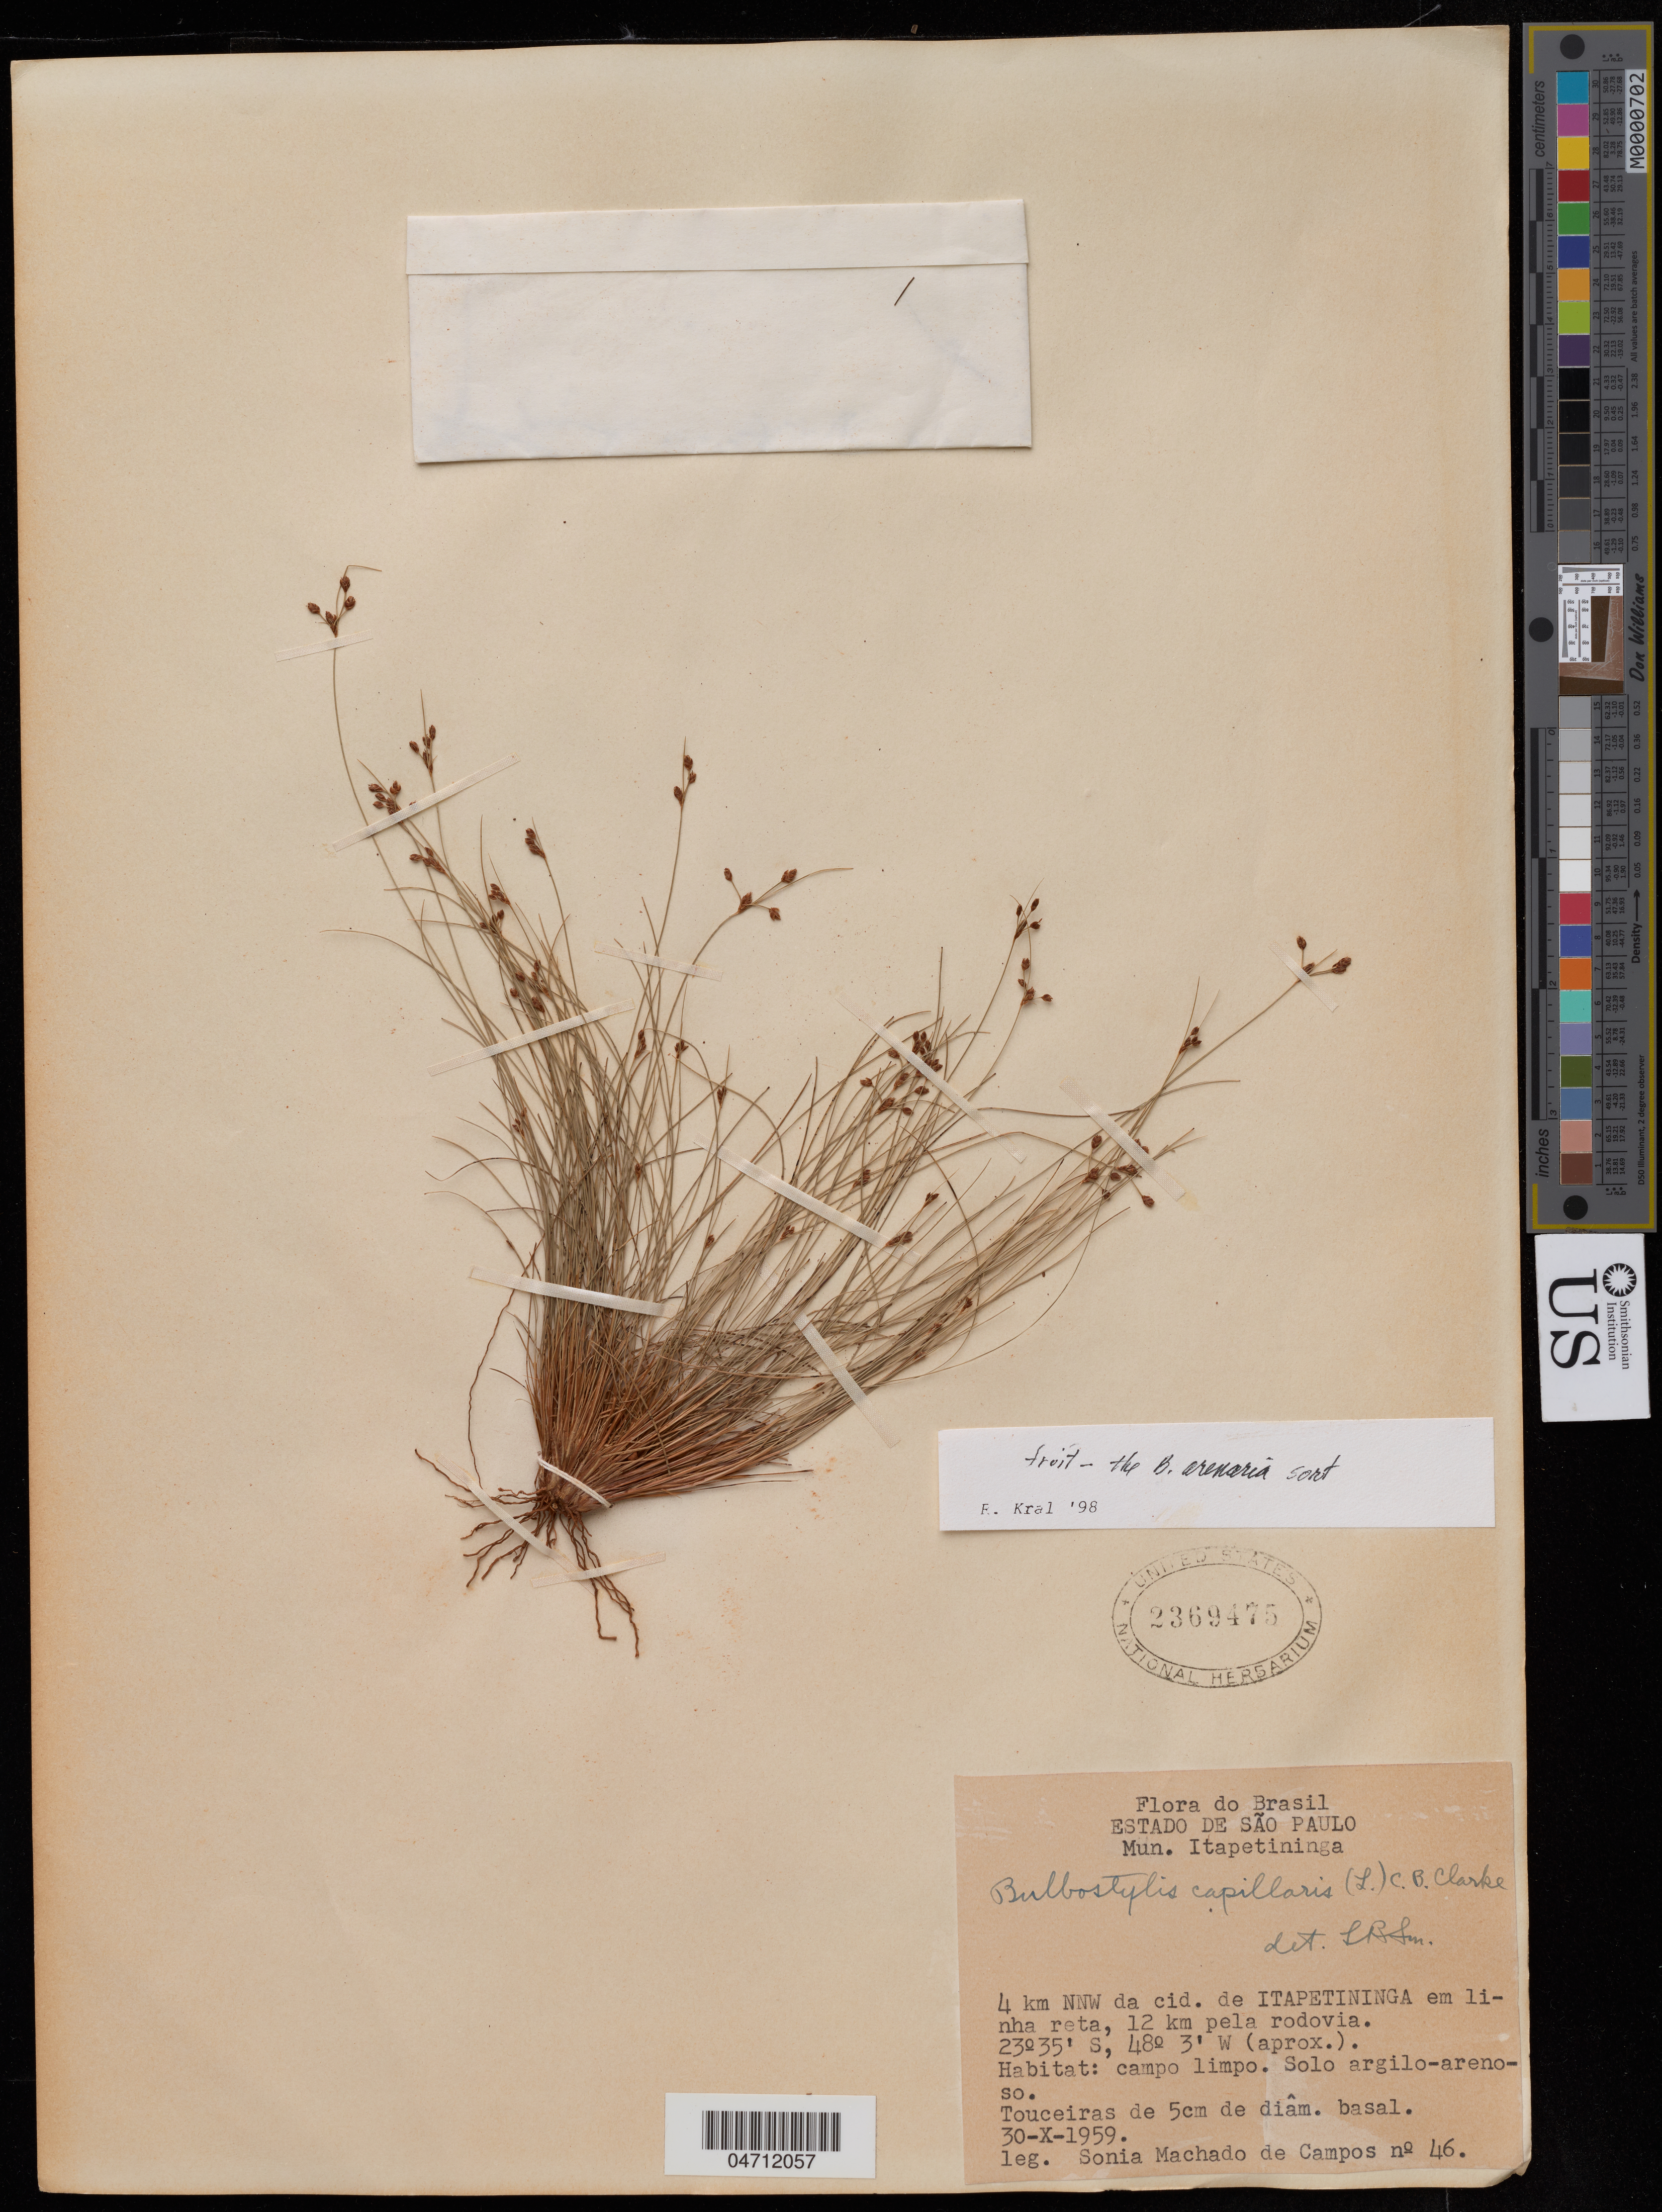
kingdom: Plantae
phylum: Tracheophyta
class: Liliopsida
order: Poales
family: Cyperaceae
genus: Bulbostylis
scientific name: Bulbostylis arenaria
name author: Lindm.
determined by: Kral, R.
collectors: S. Machado de Campos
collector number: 46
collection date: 1959-10-30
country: Brazil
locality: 4 km NNW de Itapetininga em linha reta, 12 km pela rodovia.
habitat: Campo limpo. Solo argilo-arenoso.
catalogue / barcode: US 2369475